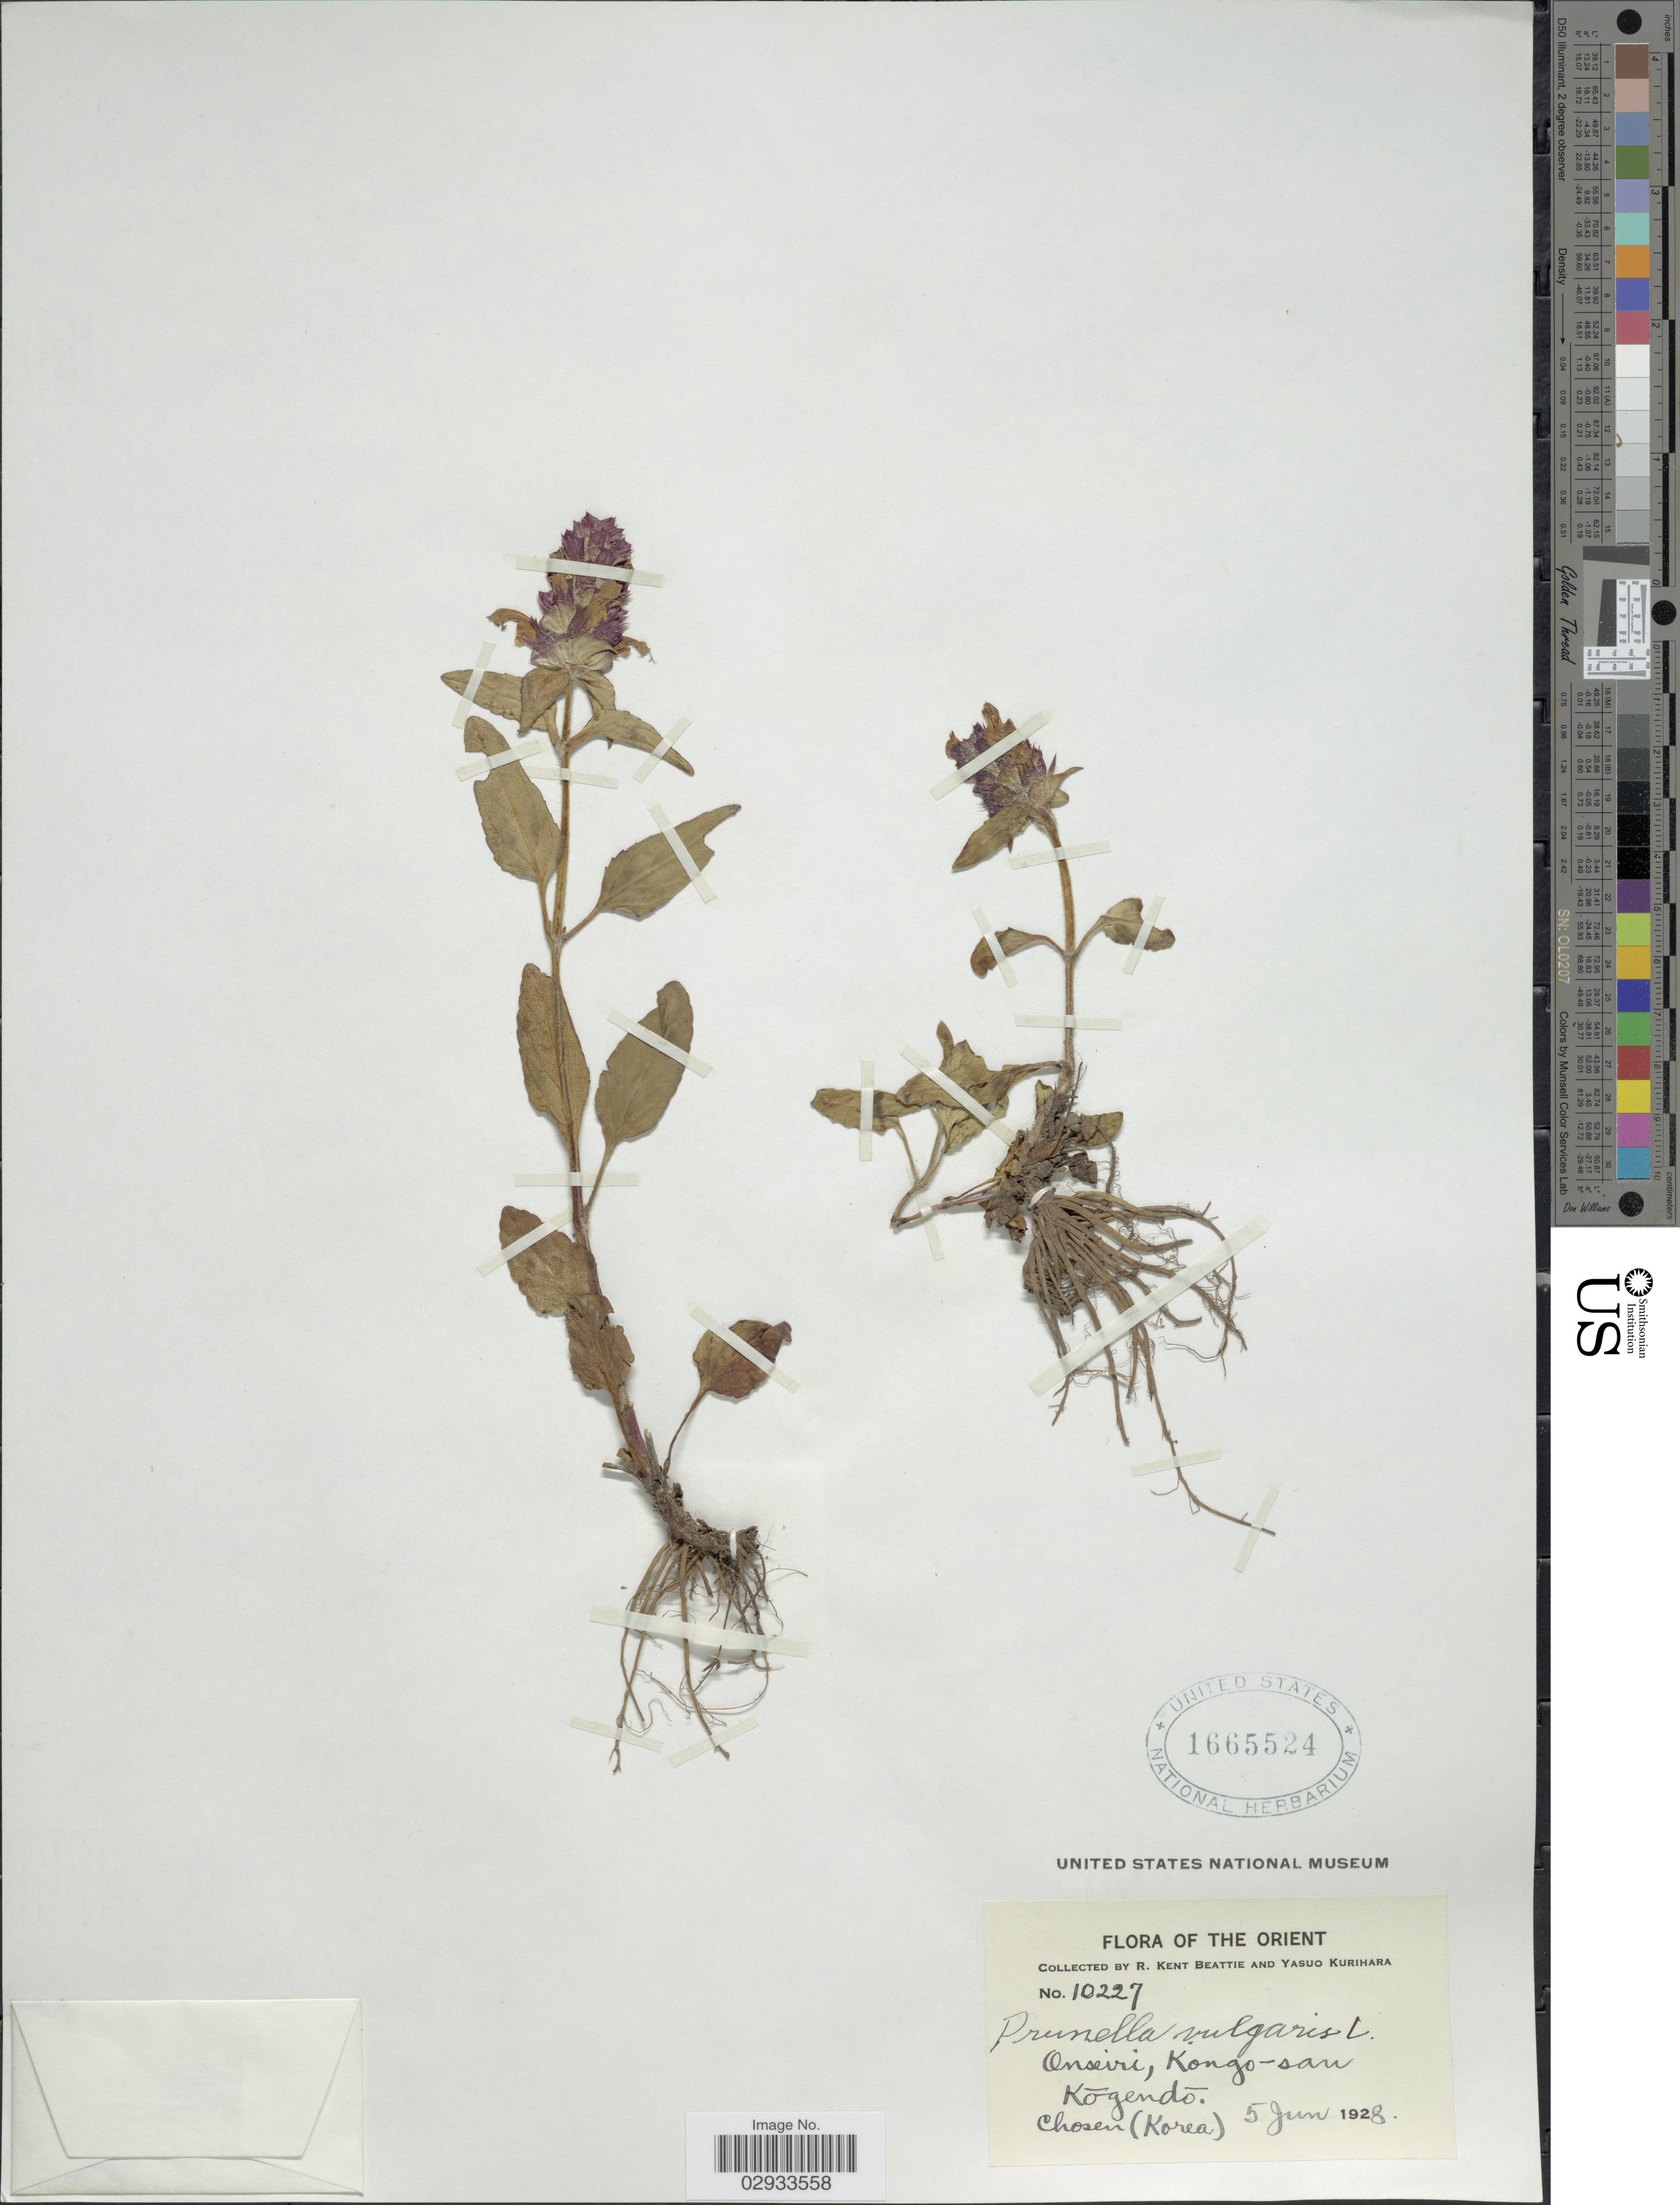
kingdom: Plantae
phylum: Tracheophyta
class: Magnoliopsida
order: Lamiales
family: Lamiaceae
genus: Prunella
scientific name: Prunella vulgaris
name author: L.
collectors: R. K. Beattie & Y. Kurihara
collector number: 10227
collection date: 1928-06-05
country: North Korea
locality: The Orient, Onseiri, Kongo-san, Kógendó, Chosen (Korea).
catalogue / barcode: US 1665524